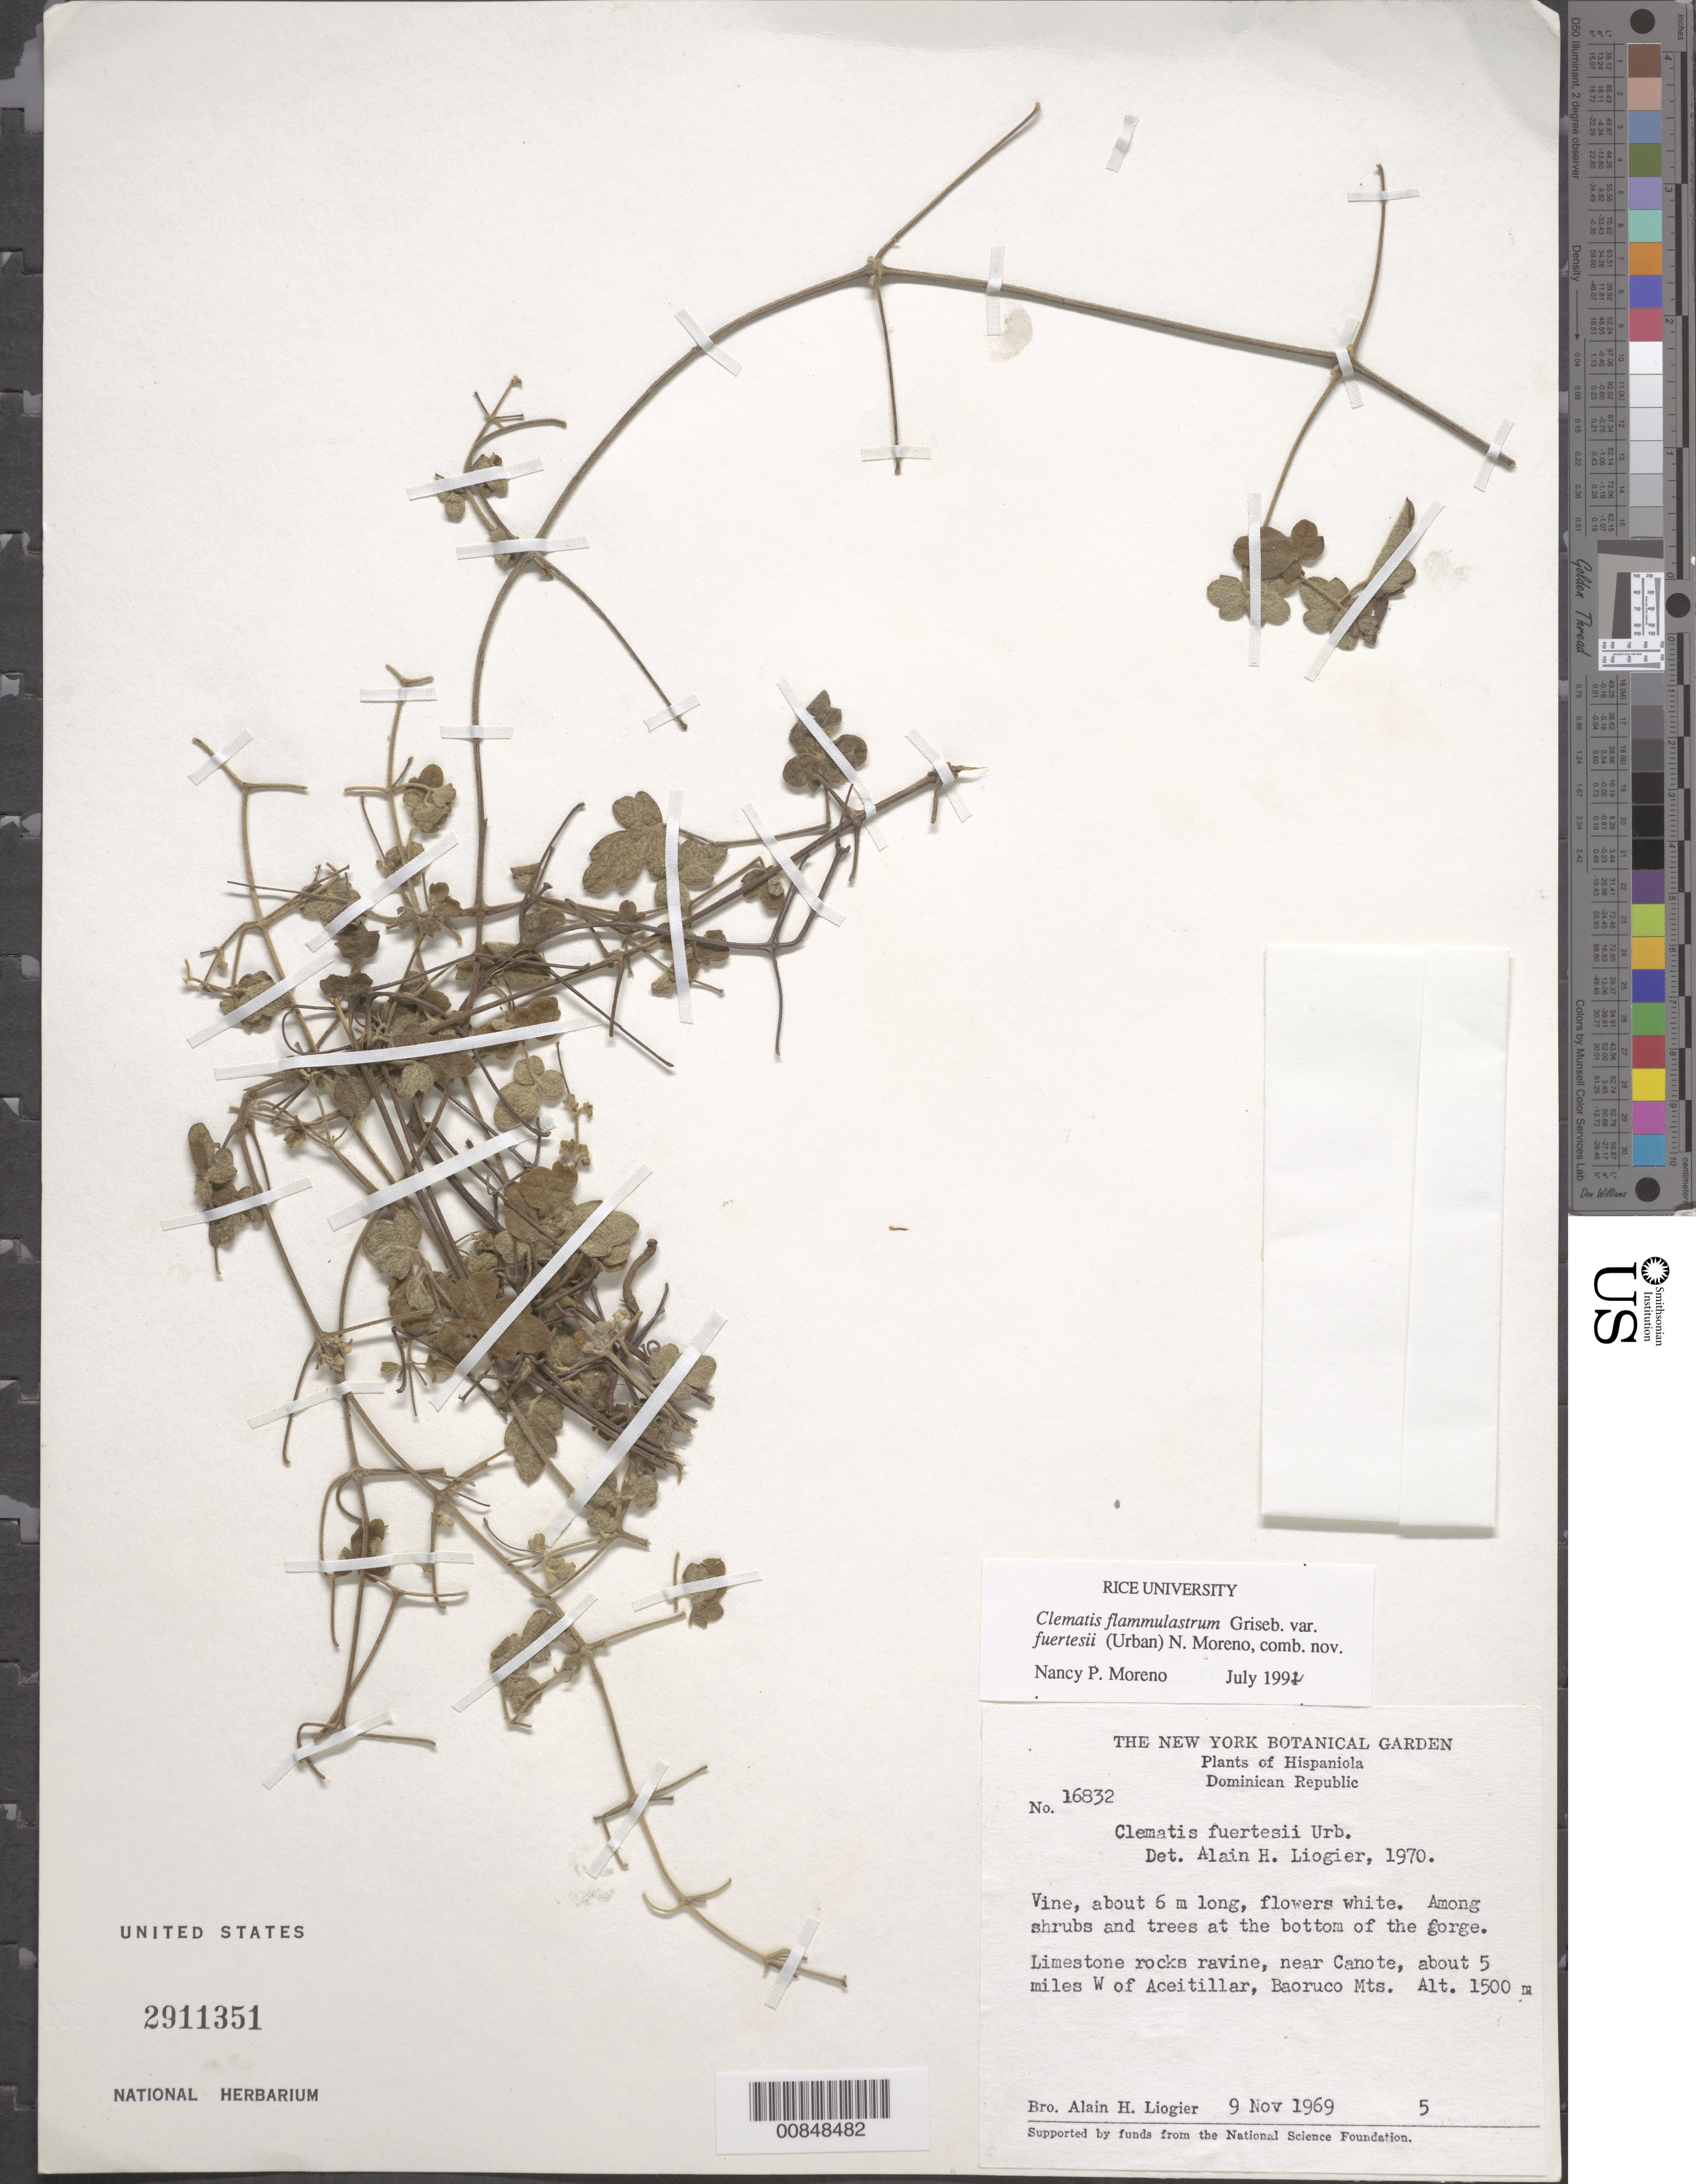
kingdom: Plantae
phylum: Tracheophyta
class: Magnoliopsida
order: Ranunculales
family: Ranunculaceae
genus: Clematis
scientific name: Clematis fuertesii var. fuertesii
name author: Urb.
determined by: Moreno, N. P.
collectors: A. H. Liogier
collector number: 16832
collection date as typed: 09 Nov 1969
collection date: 1969-11-09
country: Dominican Republic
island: Hispaniola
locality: Near Canote, about 5 miles W of Aceitillar, Baoruco Mts.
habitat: Among shrubs and trees at the botoom of the gorge. Limestone rocks ravine.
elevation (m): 1500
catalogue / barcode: US 2911351